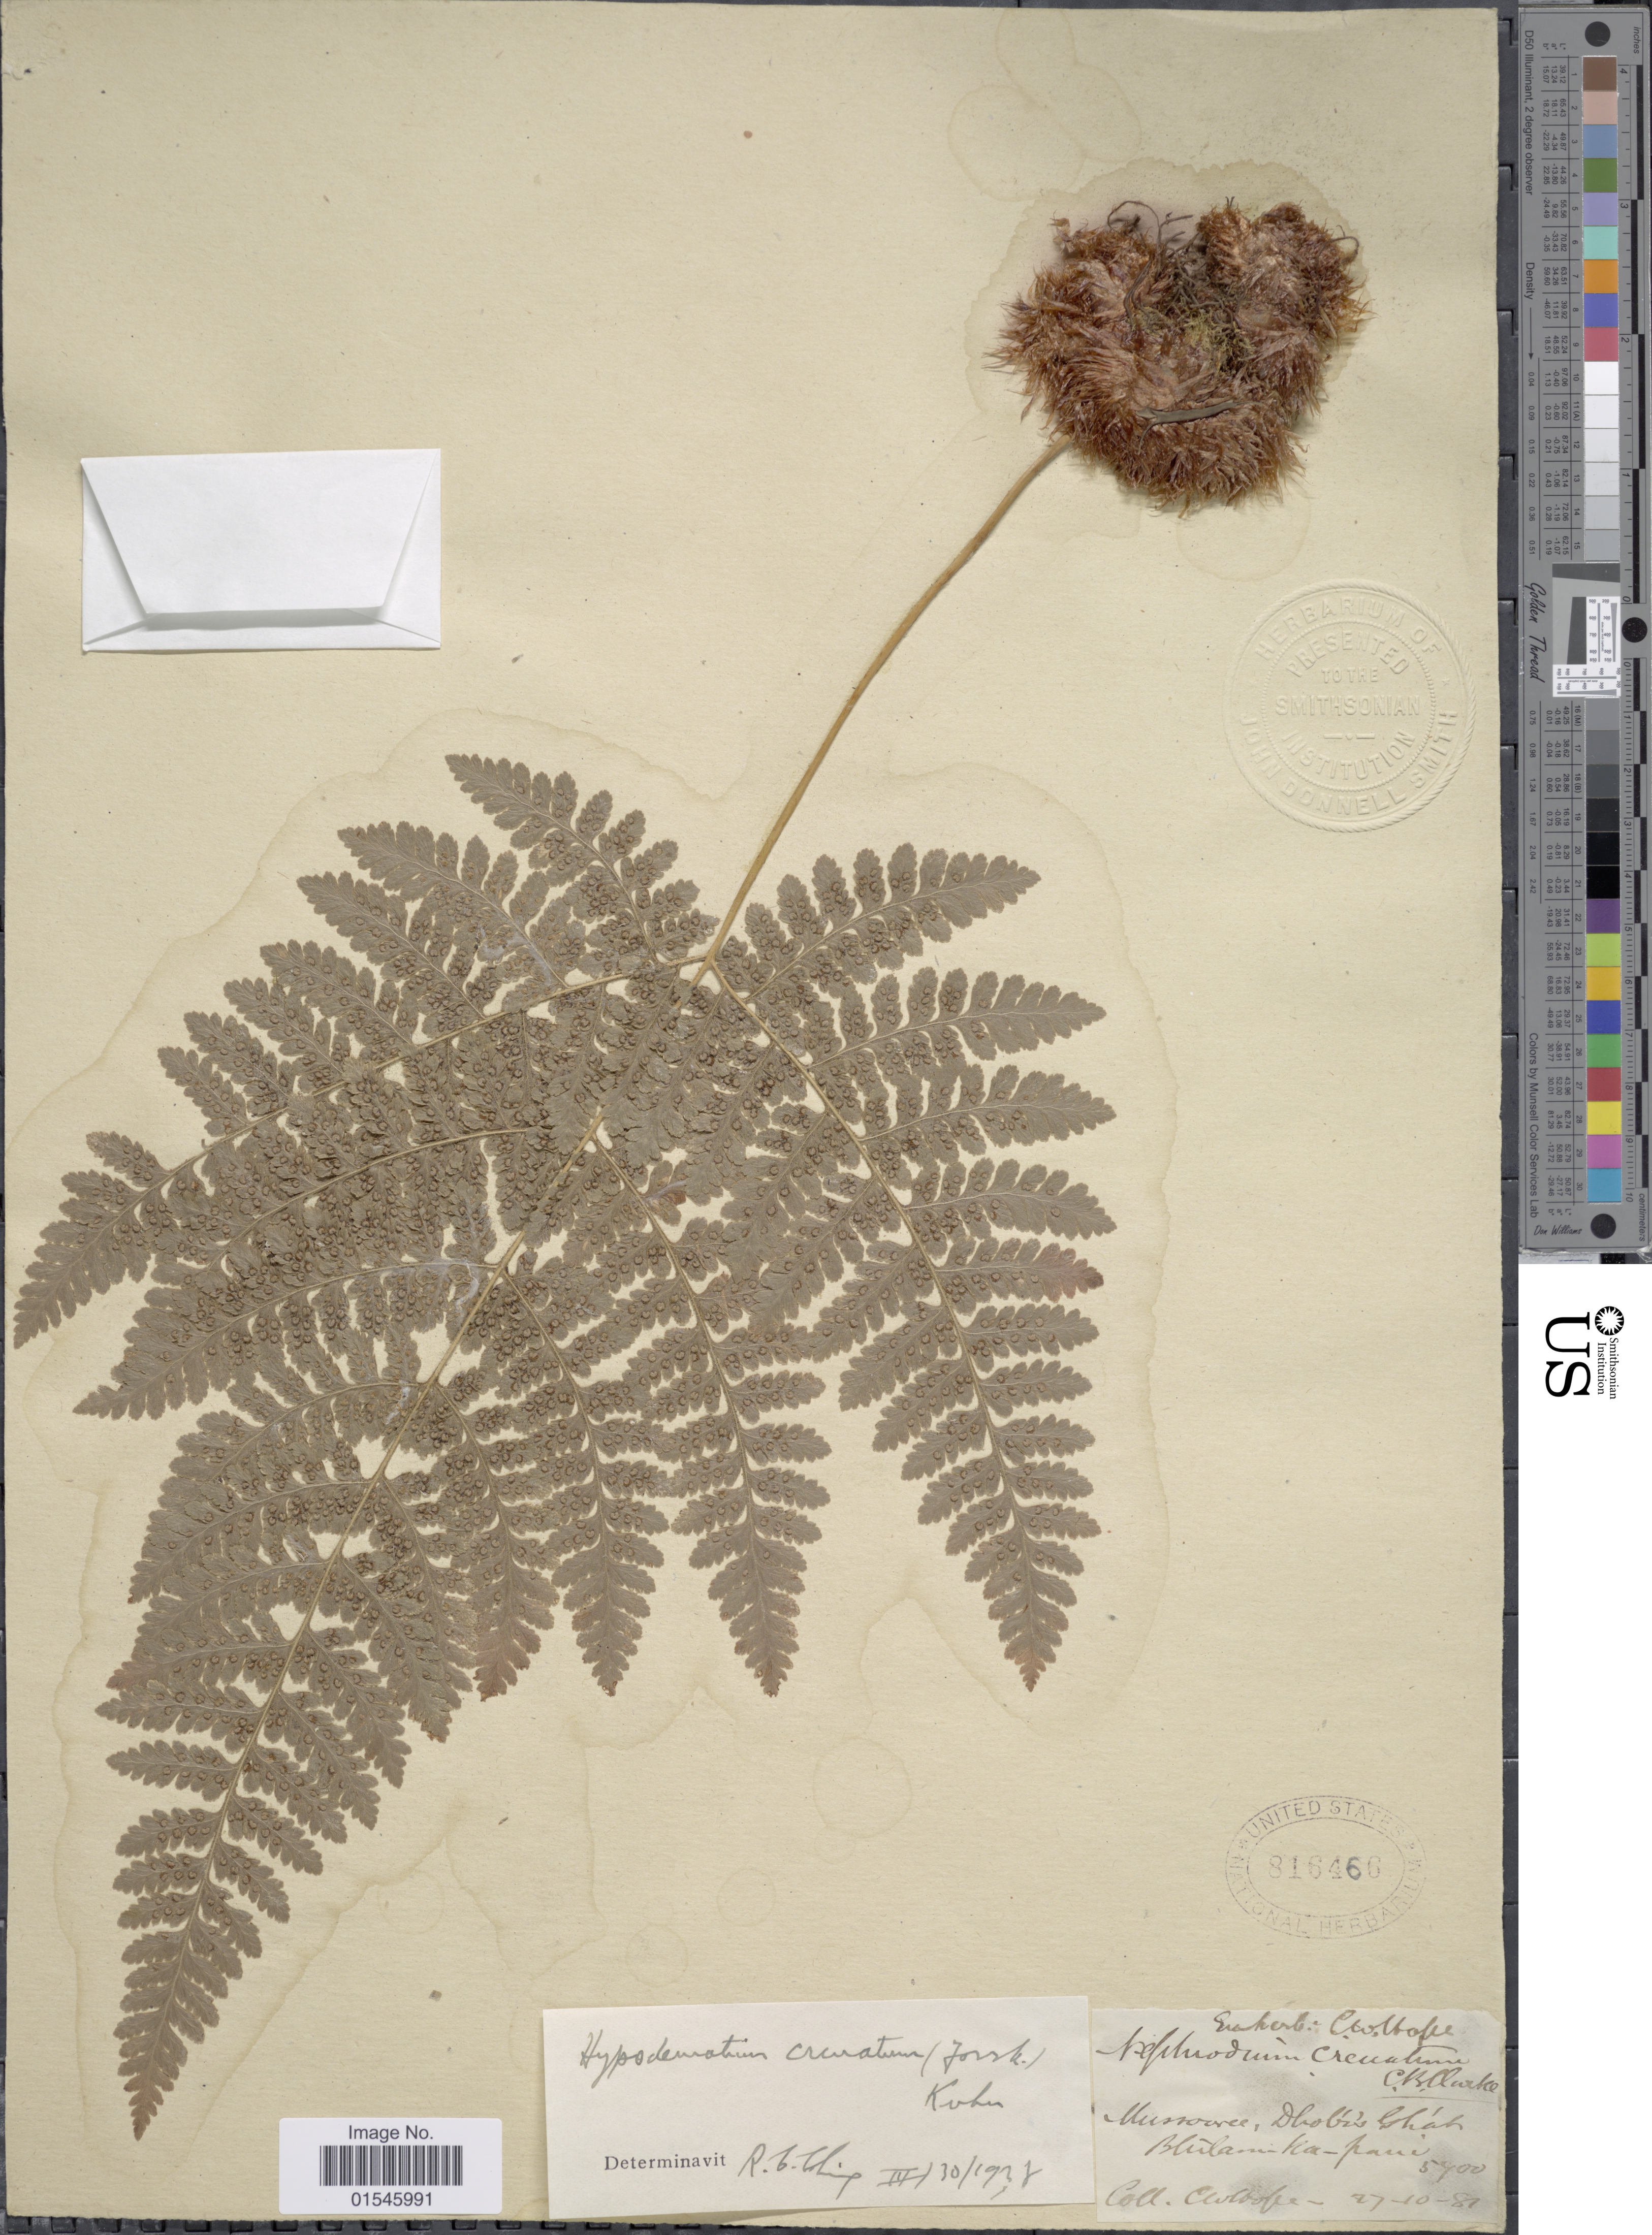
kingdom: Plantae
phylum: Tracheophyta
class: Polypodiopsida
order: Polypodiales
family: Hypodematiaceae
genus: Hypodematium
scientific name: Hypodematium crenatum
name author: (Forssk.) Kuhn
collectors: C. W. Hope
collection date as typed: Transcribed d/m/y: 27/10/81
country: India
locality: Mussoorie, Dhobis Ghat [illegible text]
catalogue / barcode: US 816466